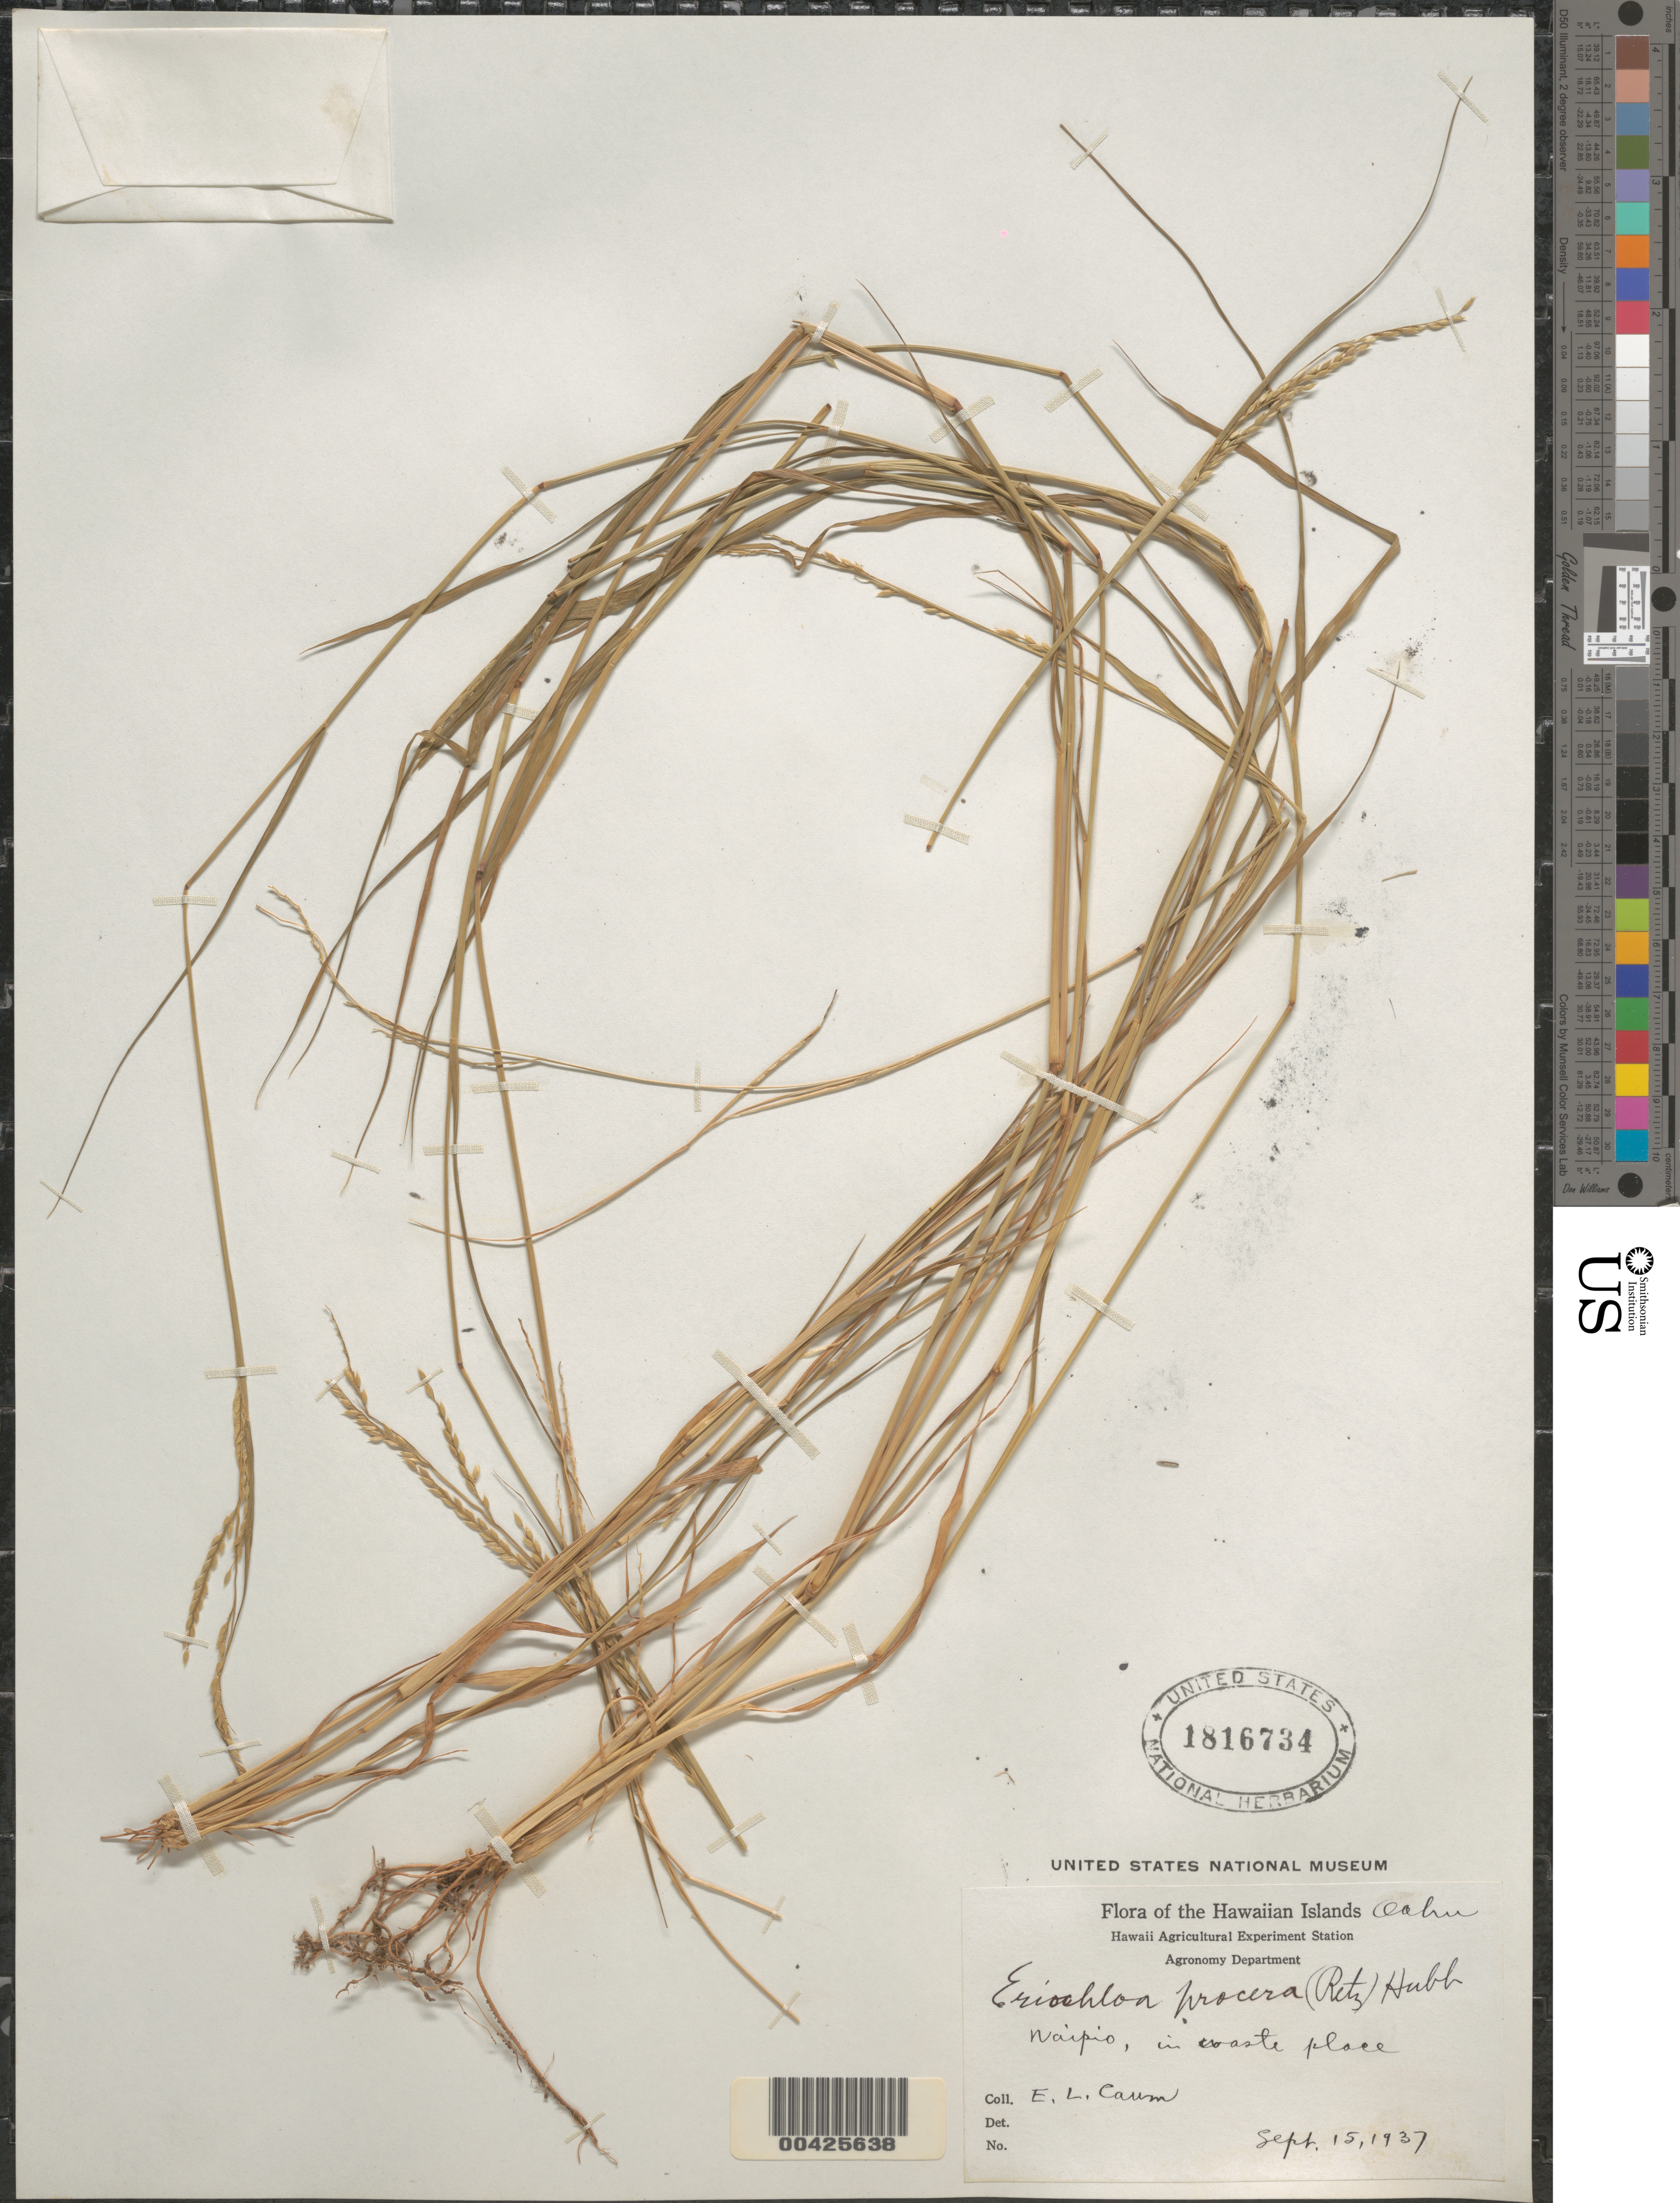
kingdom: Plantae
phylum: Tracheophyta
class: Liliopsida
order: Poales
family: Poaceae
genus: Eriochloa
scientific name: Eriochloa procera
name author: (Retz.) C.E. Hubb.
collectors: E. L. Caum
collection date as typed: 15 Sep 1937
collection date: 1937-09-15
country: United States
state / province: Hawaii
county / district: Honolulu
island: Oahu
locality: Waipio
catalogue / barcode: US 1816734